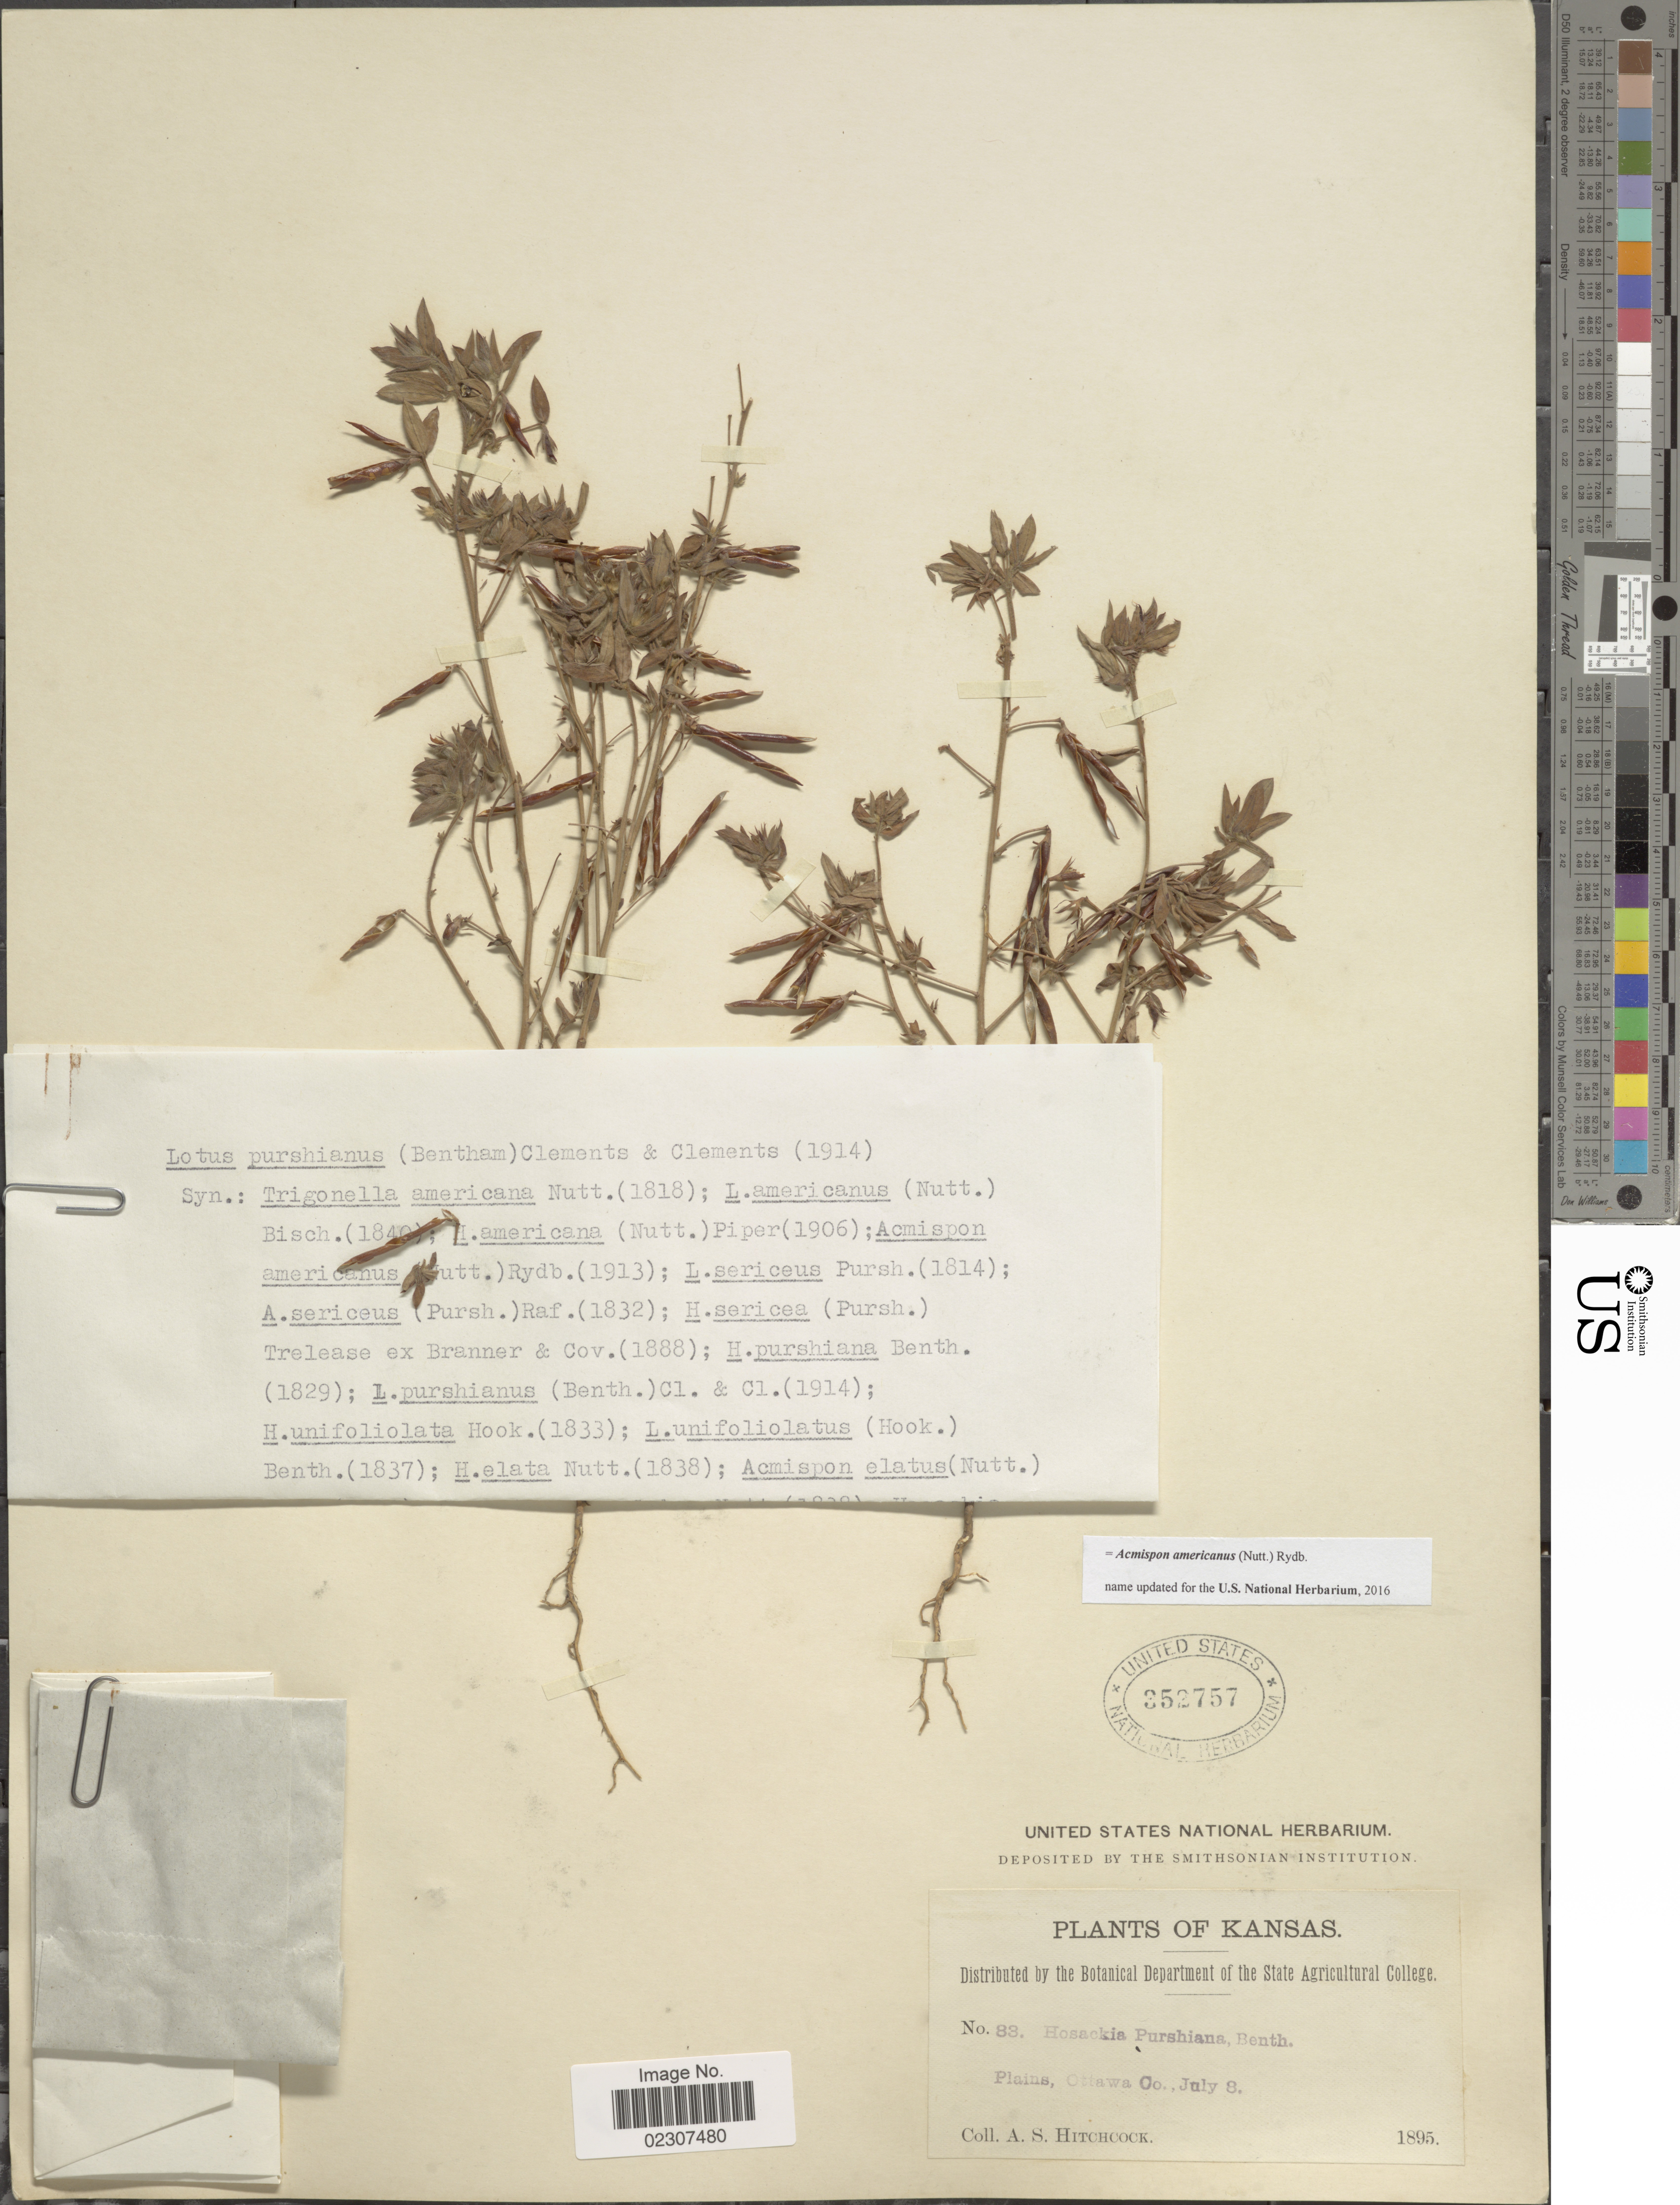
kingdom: Plantae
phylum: Tracheophyta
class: Magnoliopsida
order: Fabales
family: Fabaceae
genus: Acmispon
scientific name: Acmispon americanus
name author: (Nutt.) Rydb.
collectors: A. S. Hitchcock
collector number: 83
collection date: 1895-07-08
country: United States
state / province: Kansas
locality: Kansas, Plains, Ottawa Co.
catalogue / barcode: US 352757